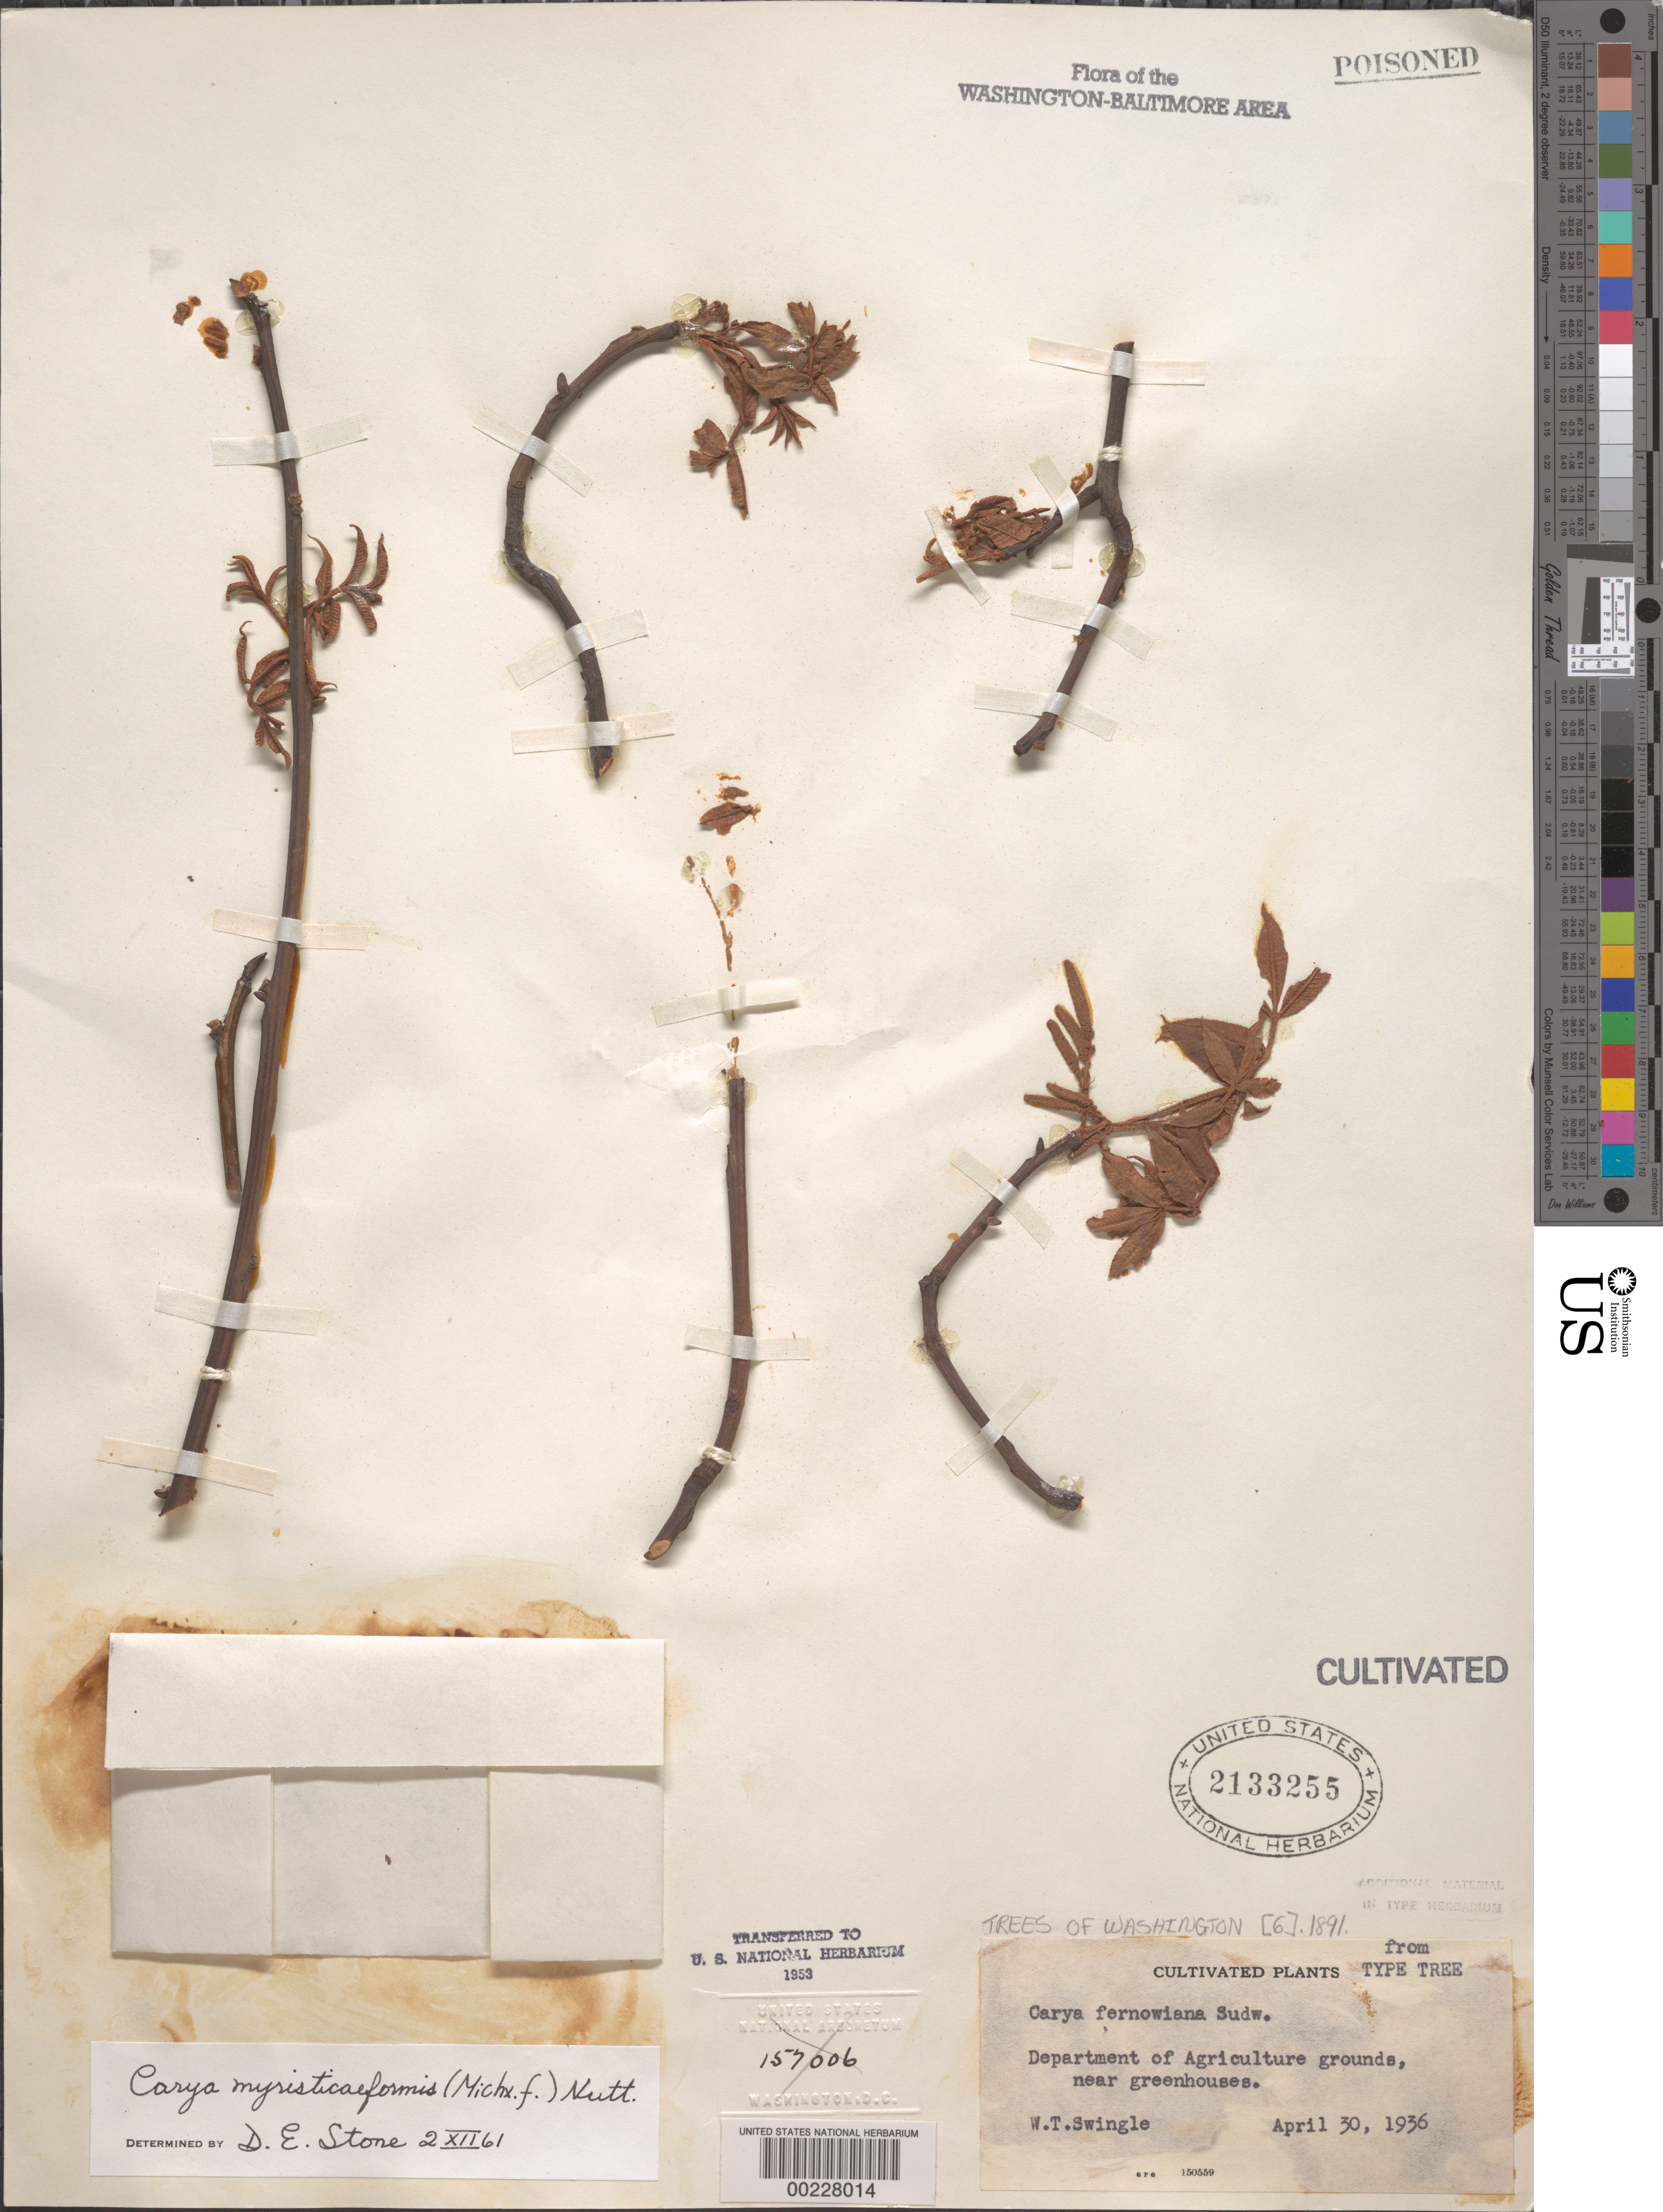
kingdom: Plantae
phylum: Tracheophyta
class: Magnoliopsida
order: Fagales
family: Juglandaceae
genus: Carya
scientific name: Carya myristiciformis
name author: (F. Michx.) Nutt.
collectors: W. T. Swingle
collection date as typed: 30 Apr 1936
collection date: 1936-04-30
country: United States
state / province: District of Columbia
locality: Agricultural grounds near Greenhouse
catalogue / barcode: US 2133255